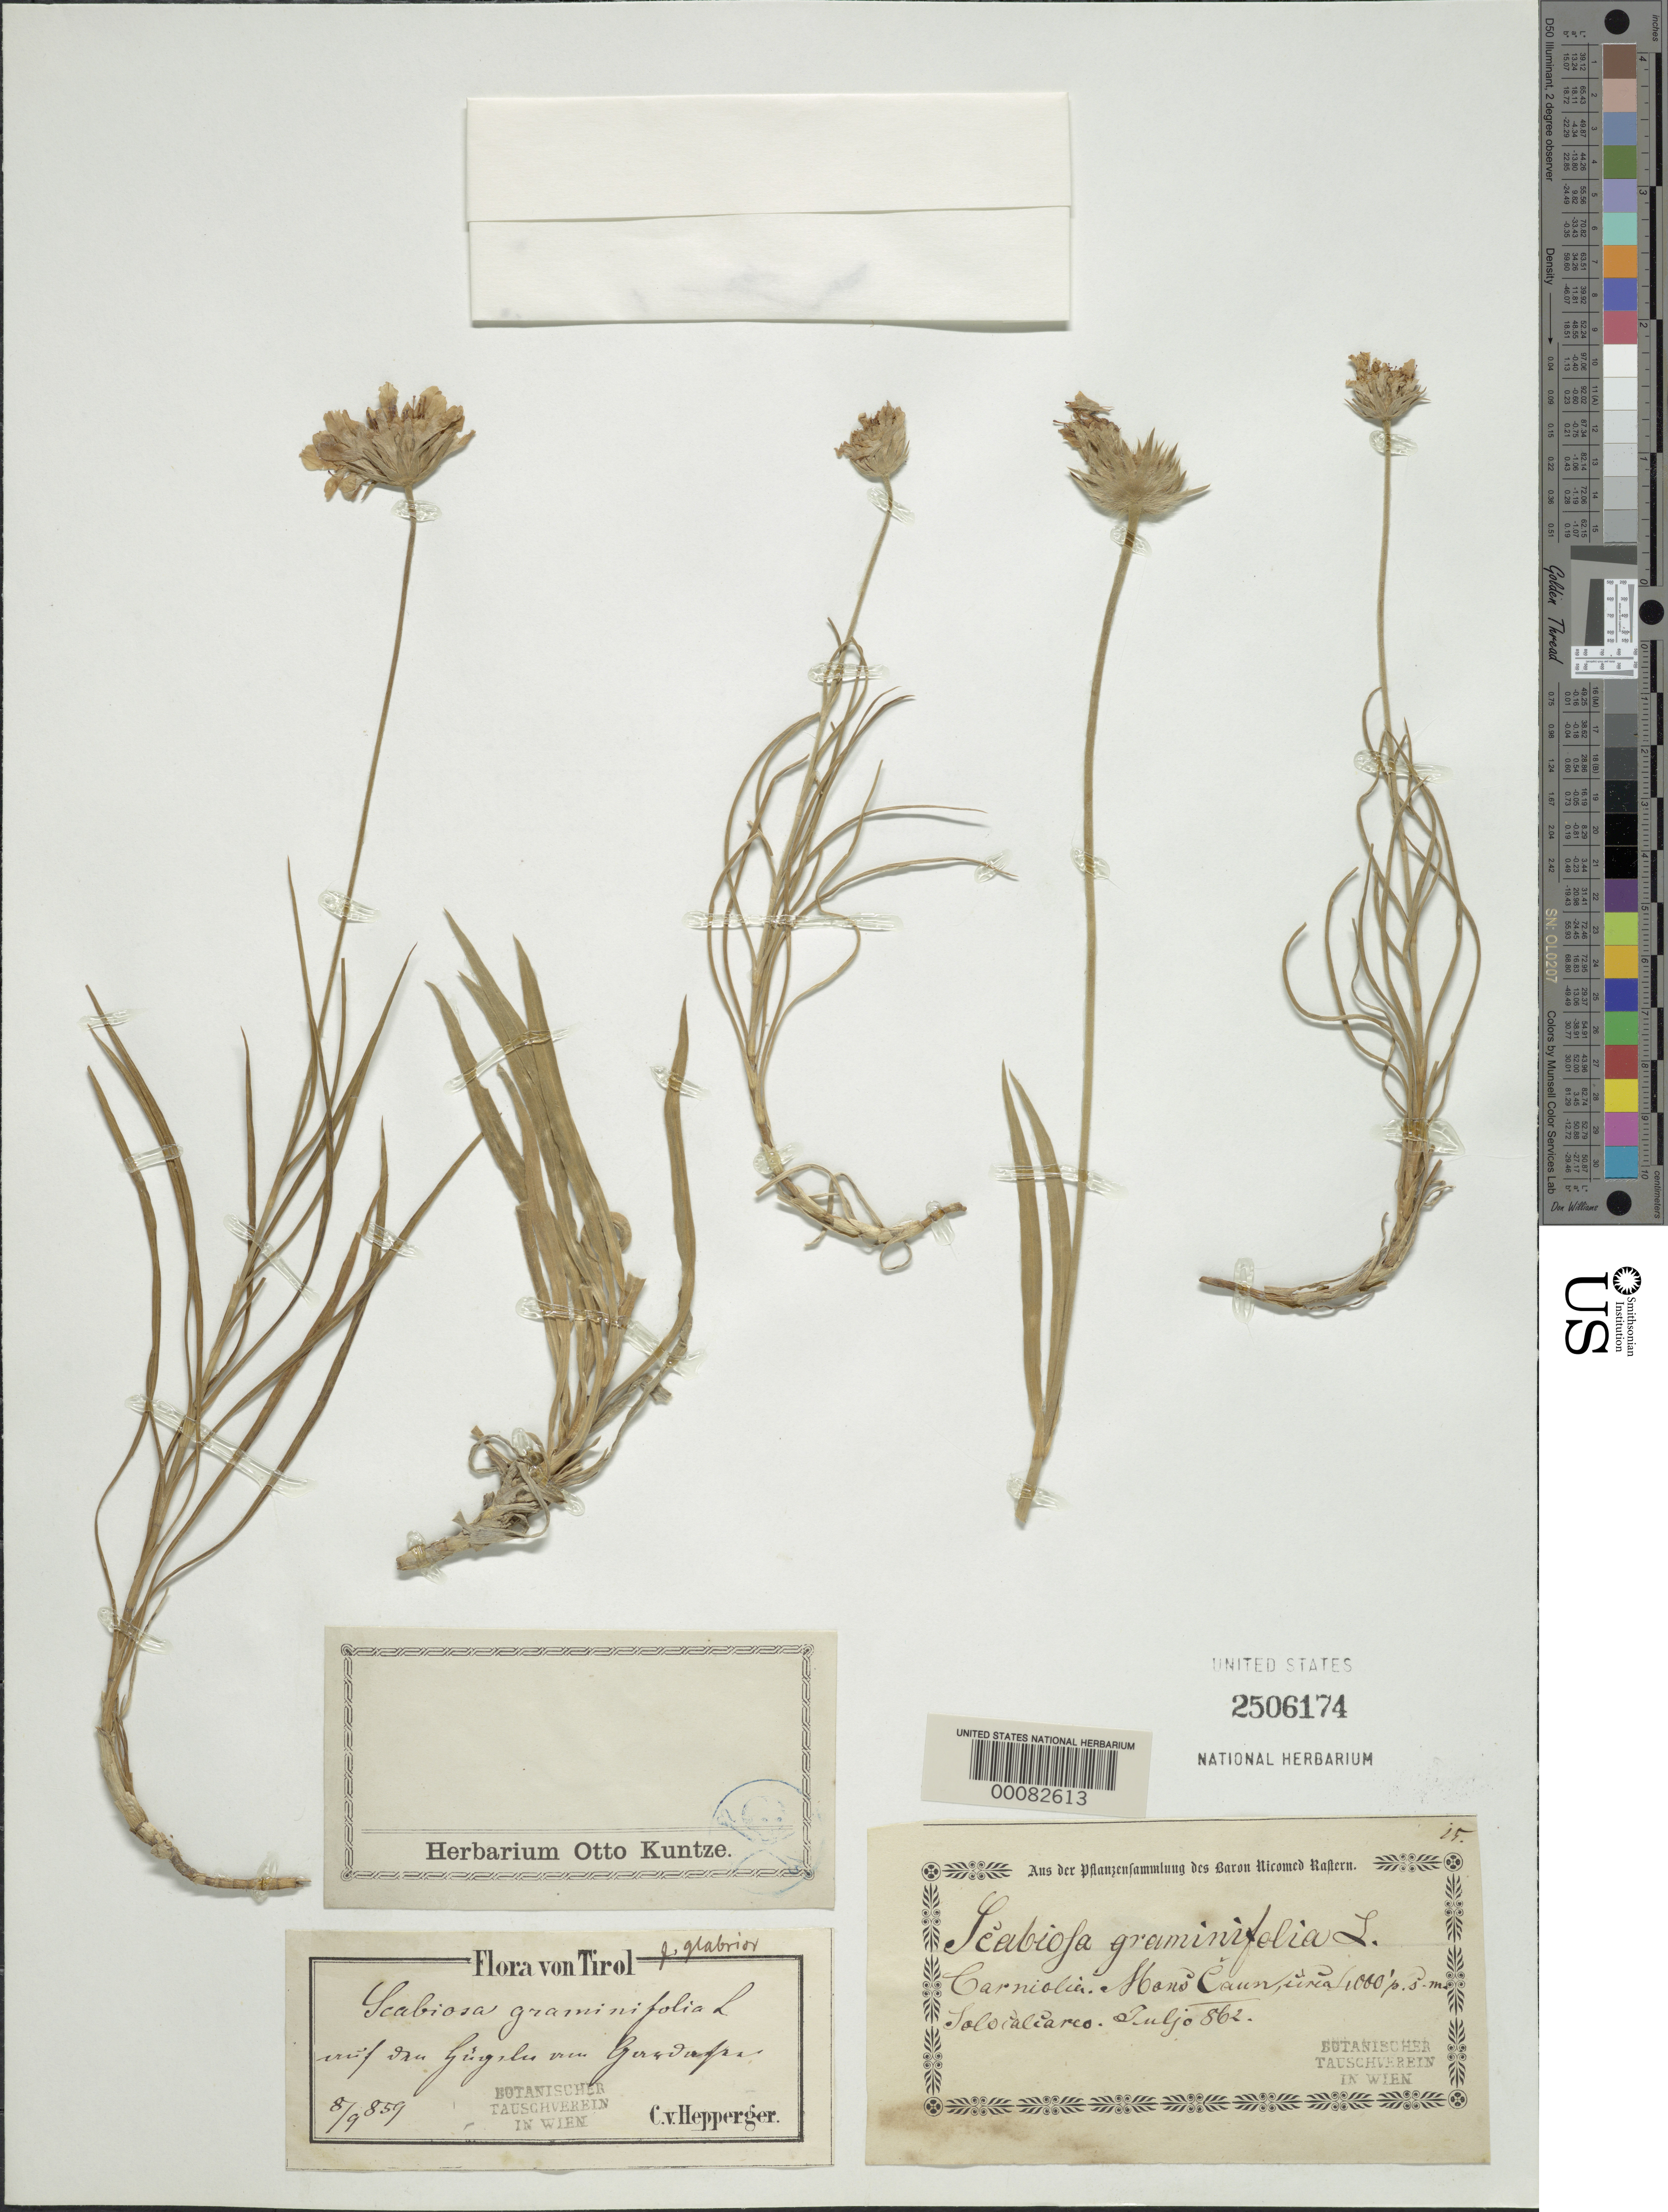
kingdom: Plantae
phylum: Tracheophyta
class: Magnoliopsida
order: Dipsacales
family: Caprifoliaceae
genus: Scabiosa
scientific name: Scabiosa graminifolia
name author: L.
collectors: C. Hepperger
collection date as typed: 08 Sep 1859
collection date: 1859-09-08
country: Slovenia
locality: Carniola. [Country originally as Austria.]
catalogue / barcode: US 2506174